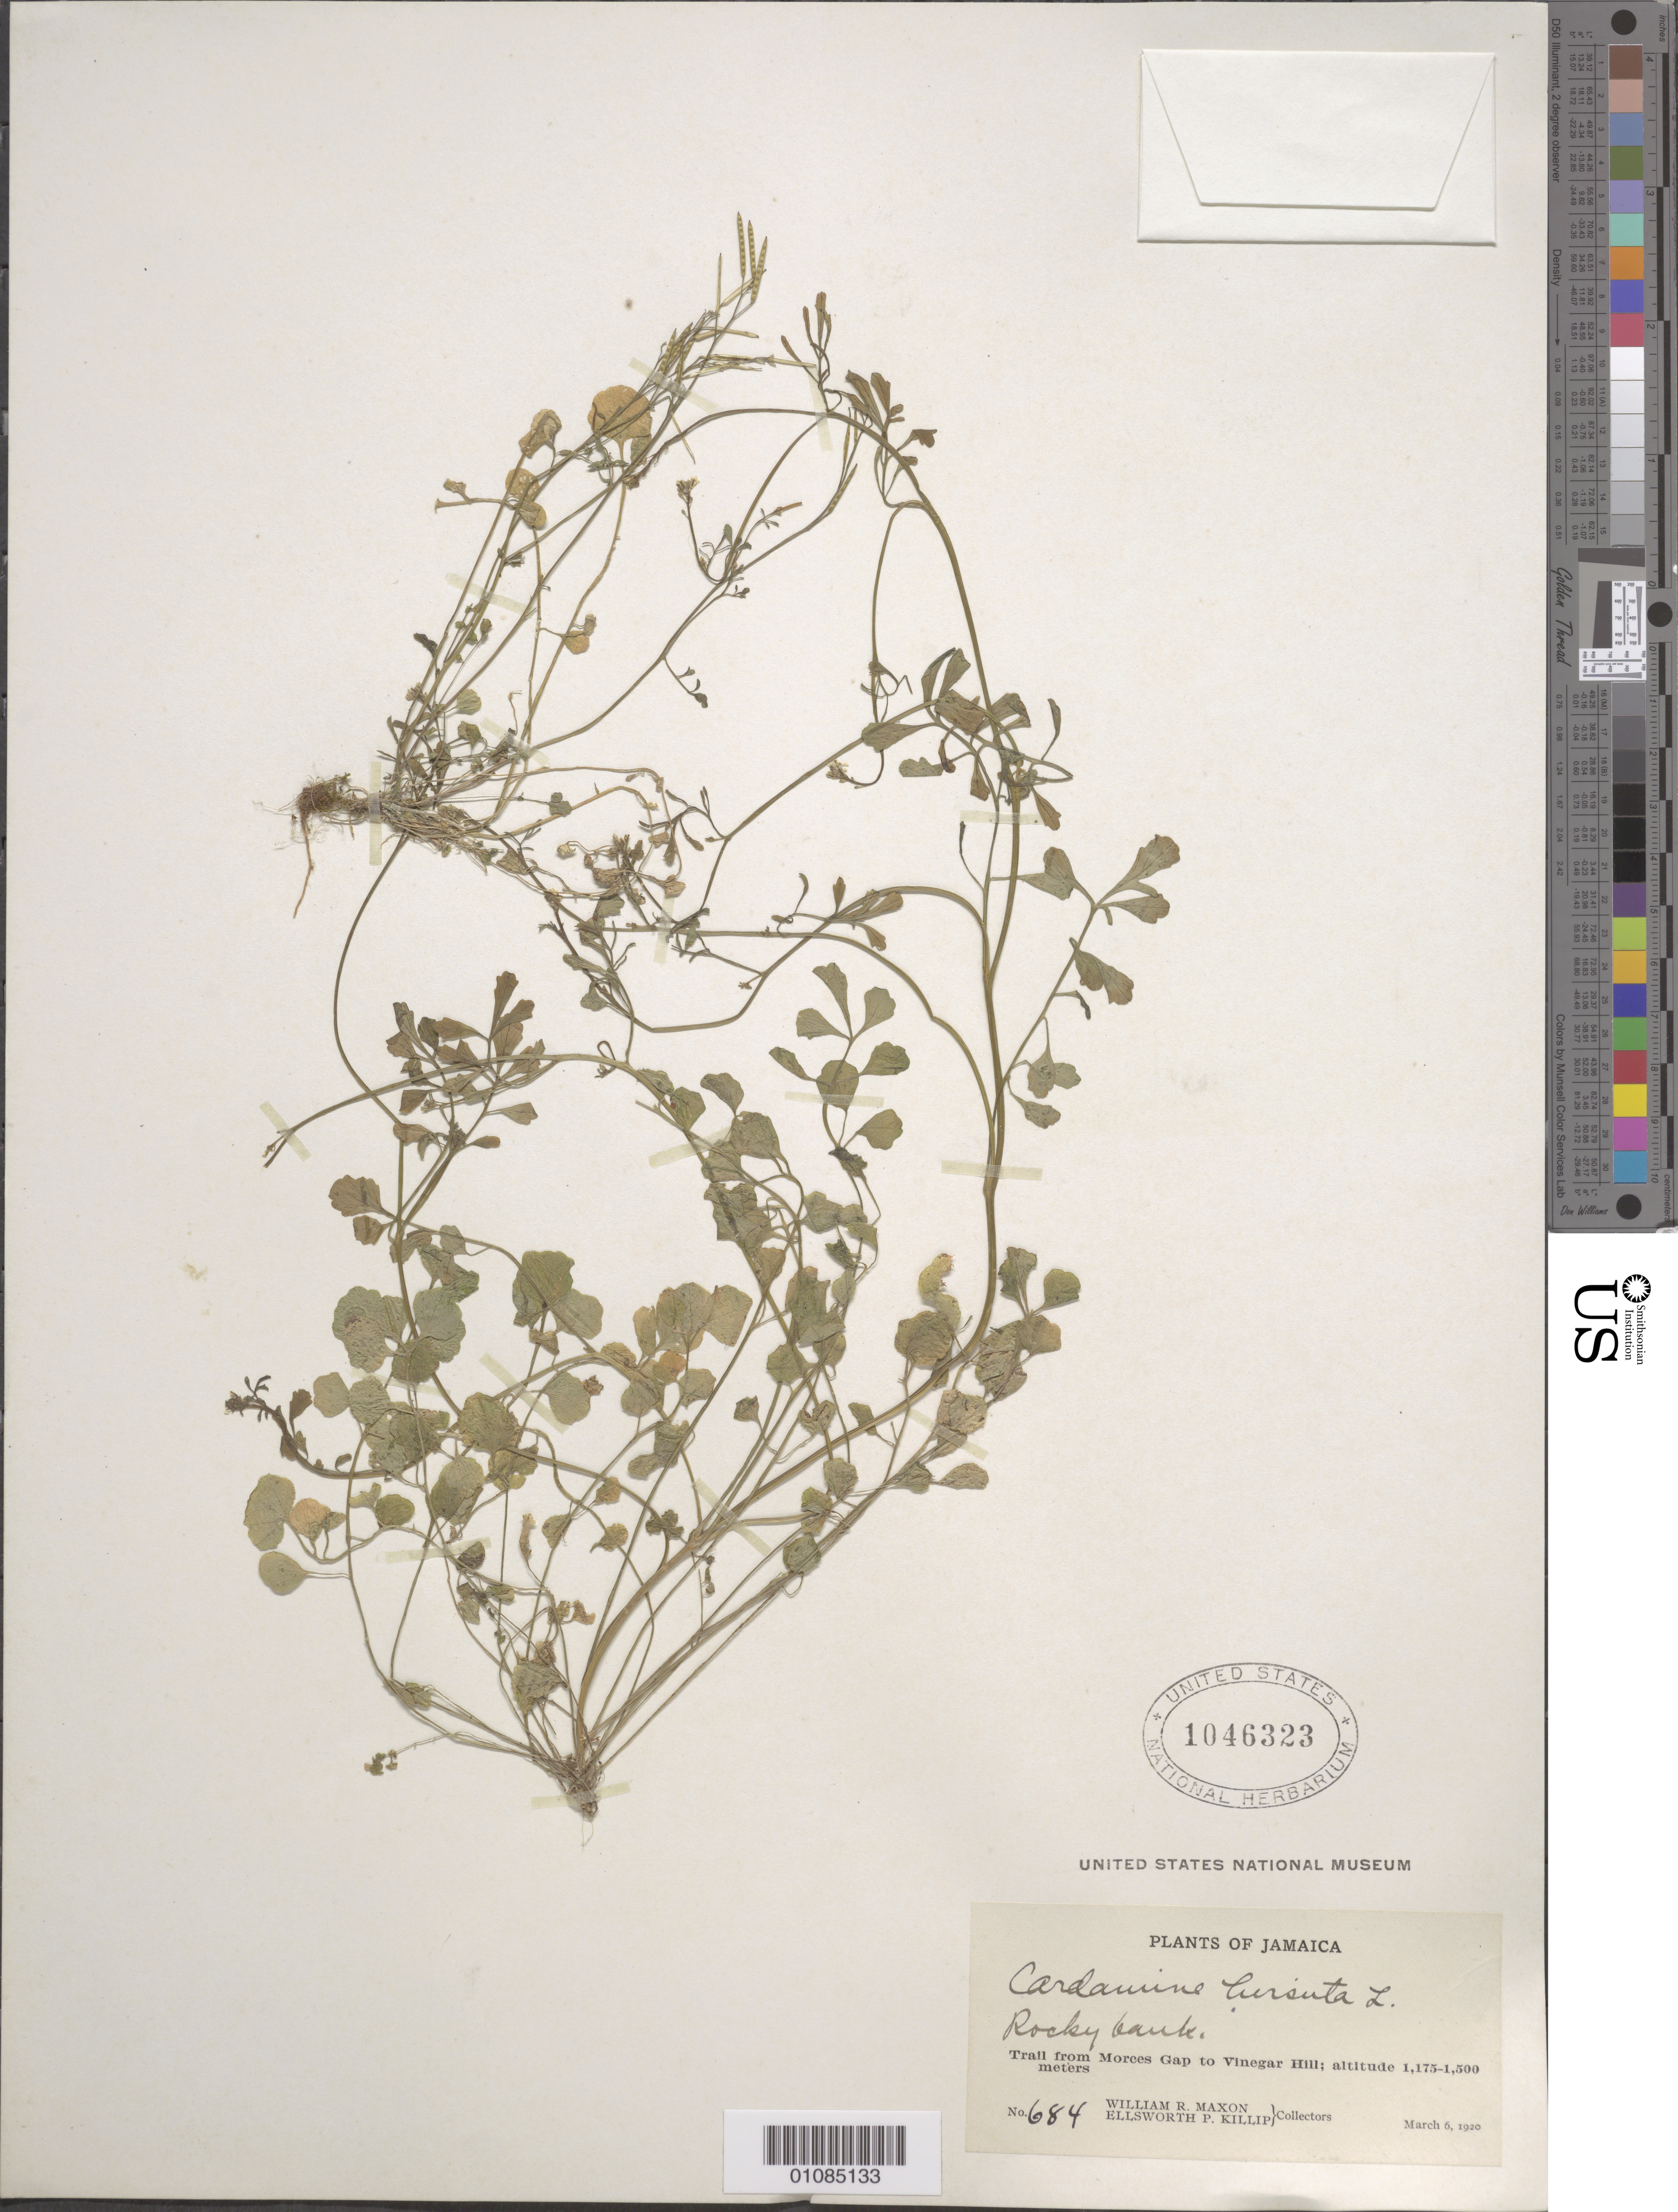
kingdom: Plantae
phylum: Tracheophyta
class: Magnoliopsida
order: Brassicales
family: Brassicaceae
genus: Cardamine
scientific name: Cardamine hirsuta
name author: L.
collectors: W. R. Maxon & E. P. Killip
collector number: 684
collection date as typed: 06 Mar 1920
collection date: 1920-03-06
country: Jamaica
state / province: Portland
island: Jamaica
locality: Trail from Morces Gap to Vinegar Hill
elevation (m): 1175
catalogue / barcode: US 1046323